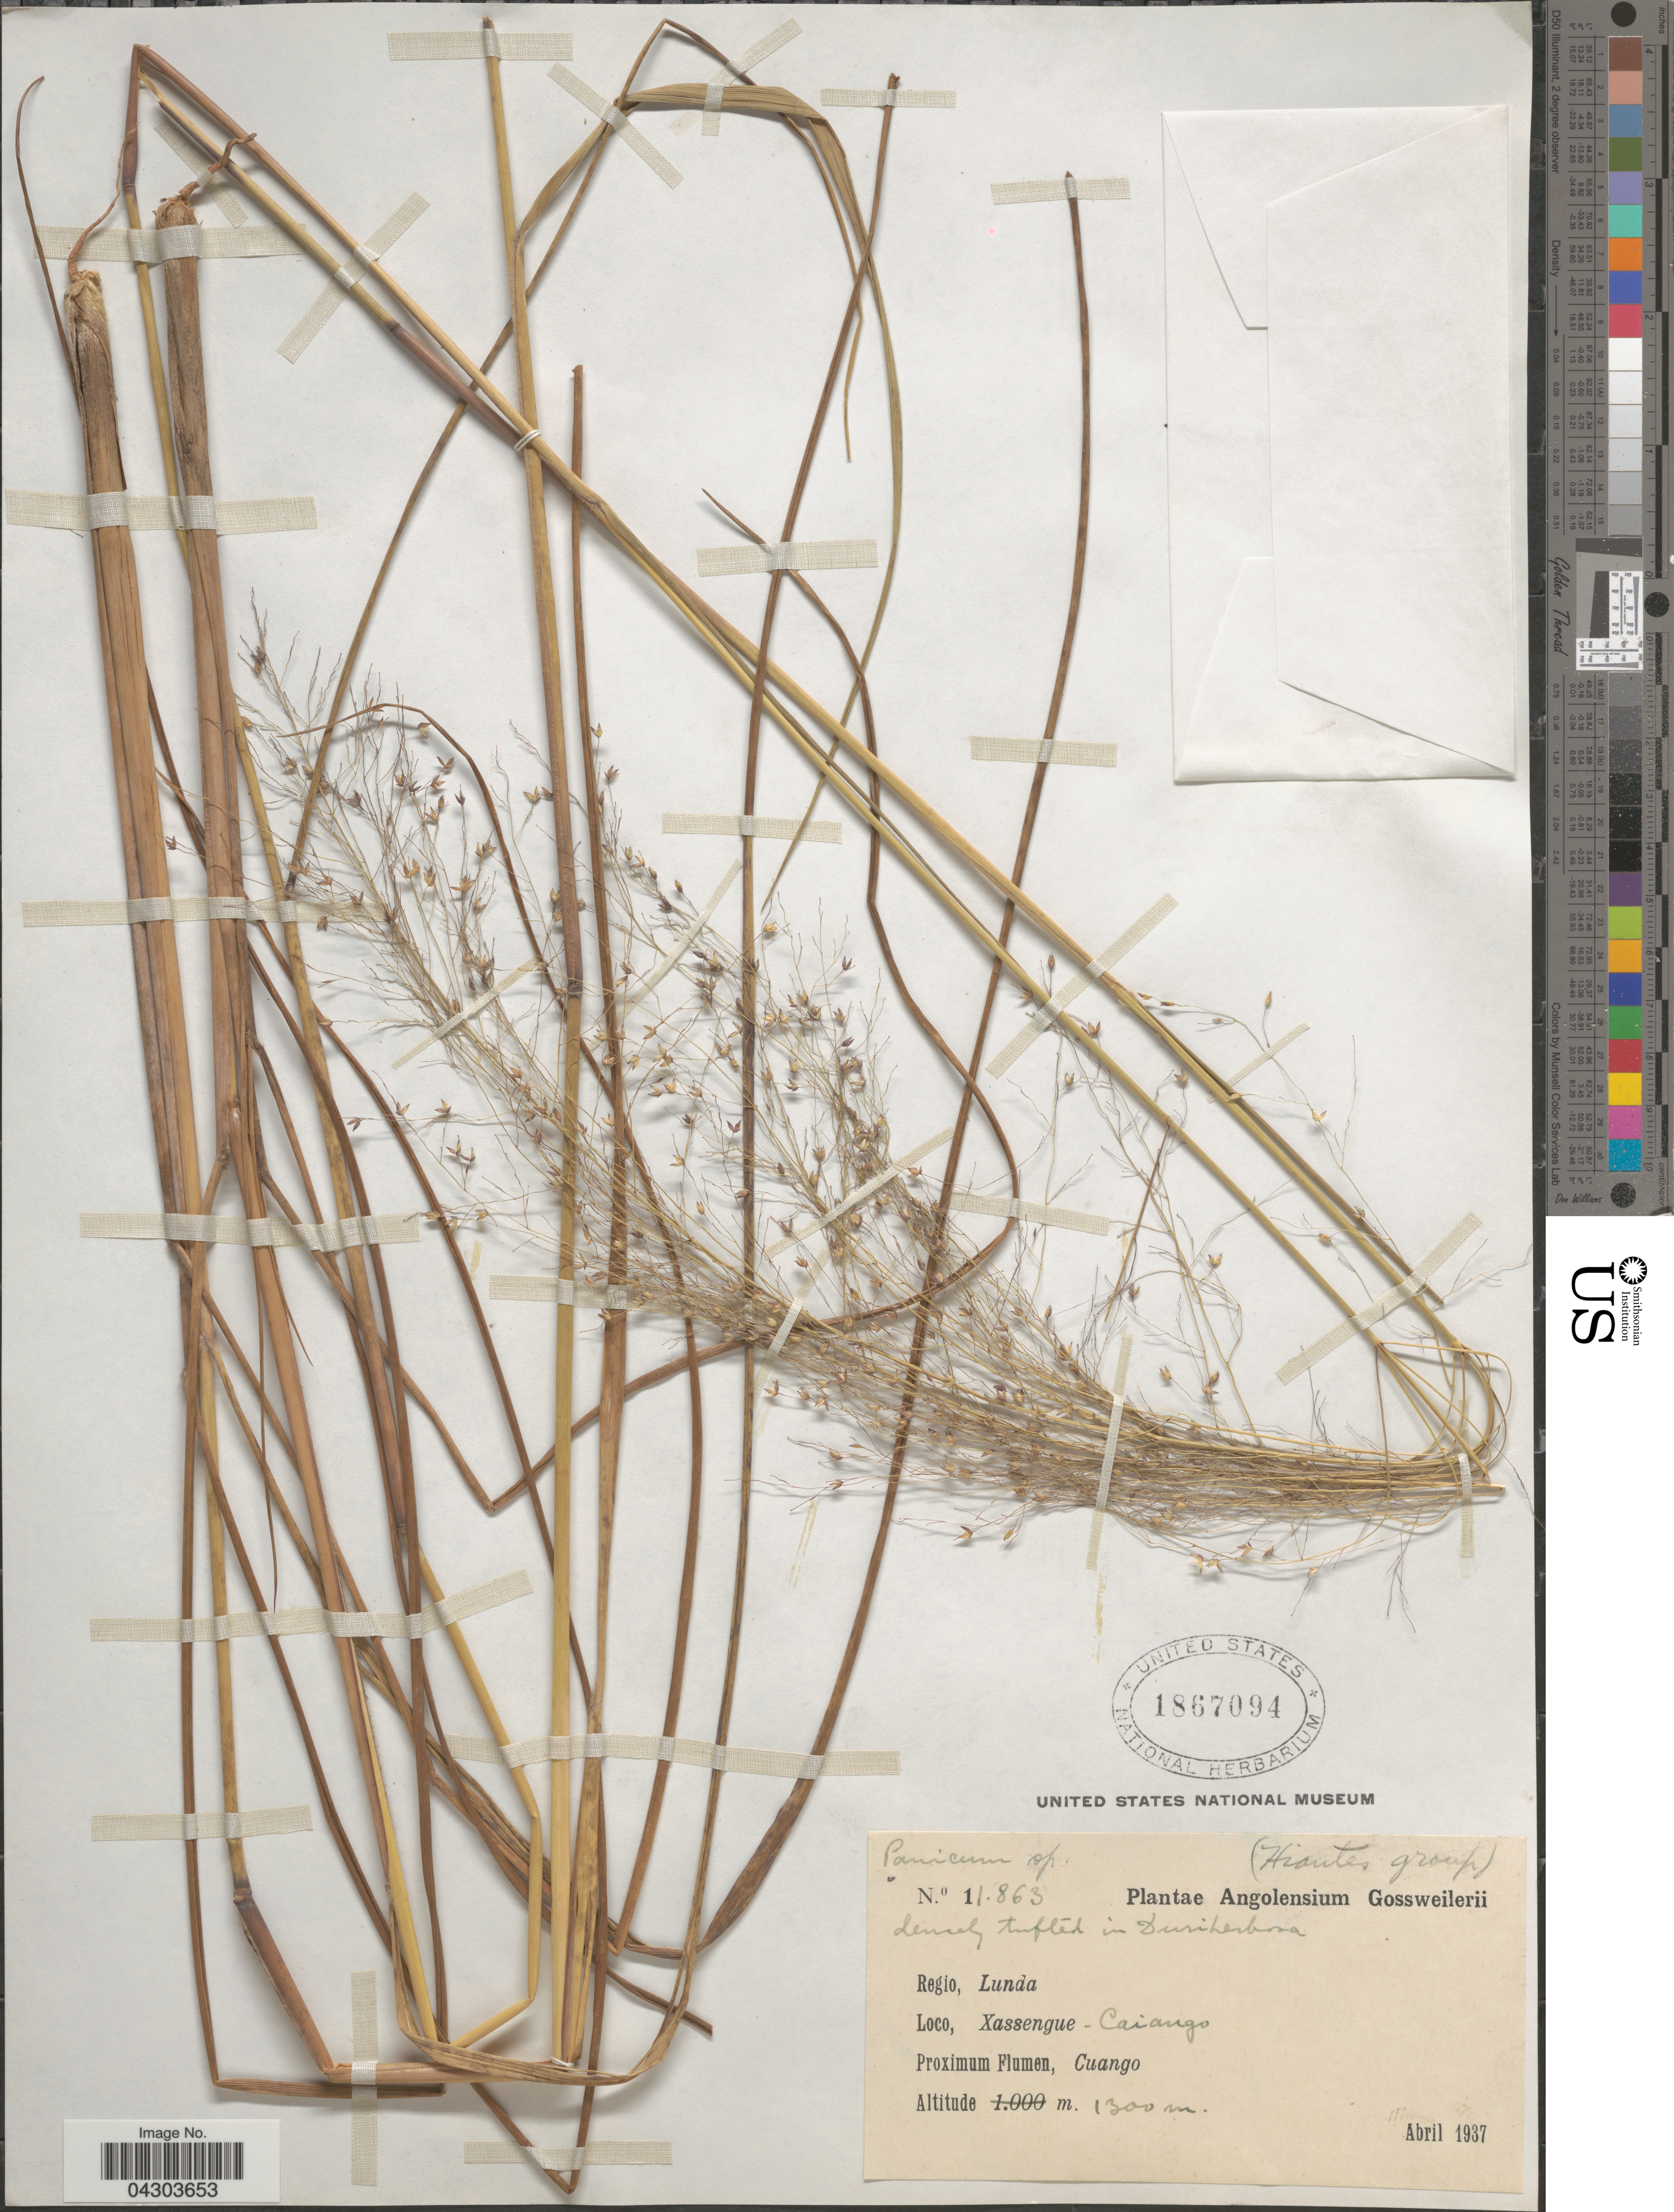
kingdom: Plantae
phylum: Tracheophyta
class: Liliopsida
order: Poales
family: Poaceae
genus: Panicum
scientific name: Panicum dregeanum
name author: Nees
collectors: -. Gossweiler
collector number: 11863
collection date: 1937-04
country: Angola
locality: Angolensium. Regio, Lunda. Xassengue-Caiango. Proximum Flumen, Cuango.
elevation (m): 1300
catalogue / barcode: US 1867094